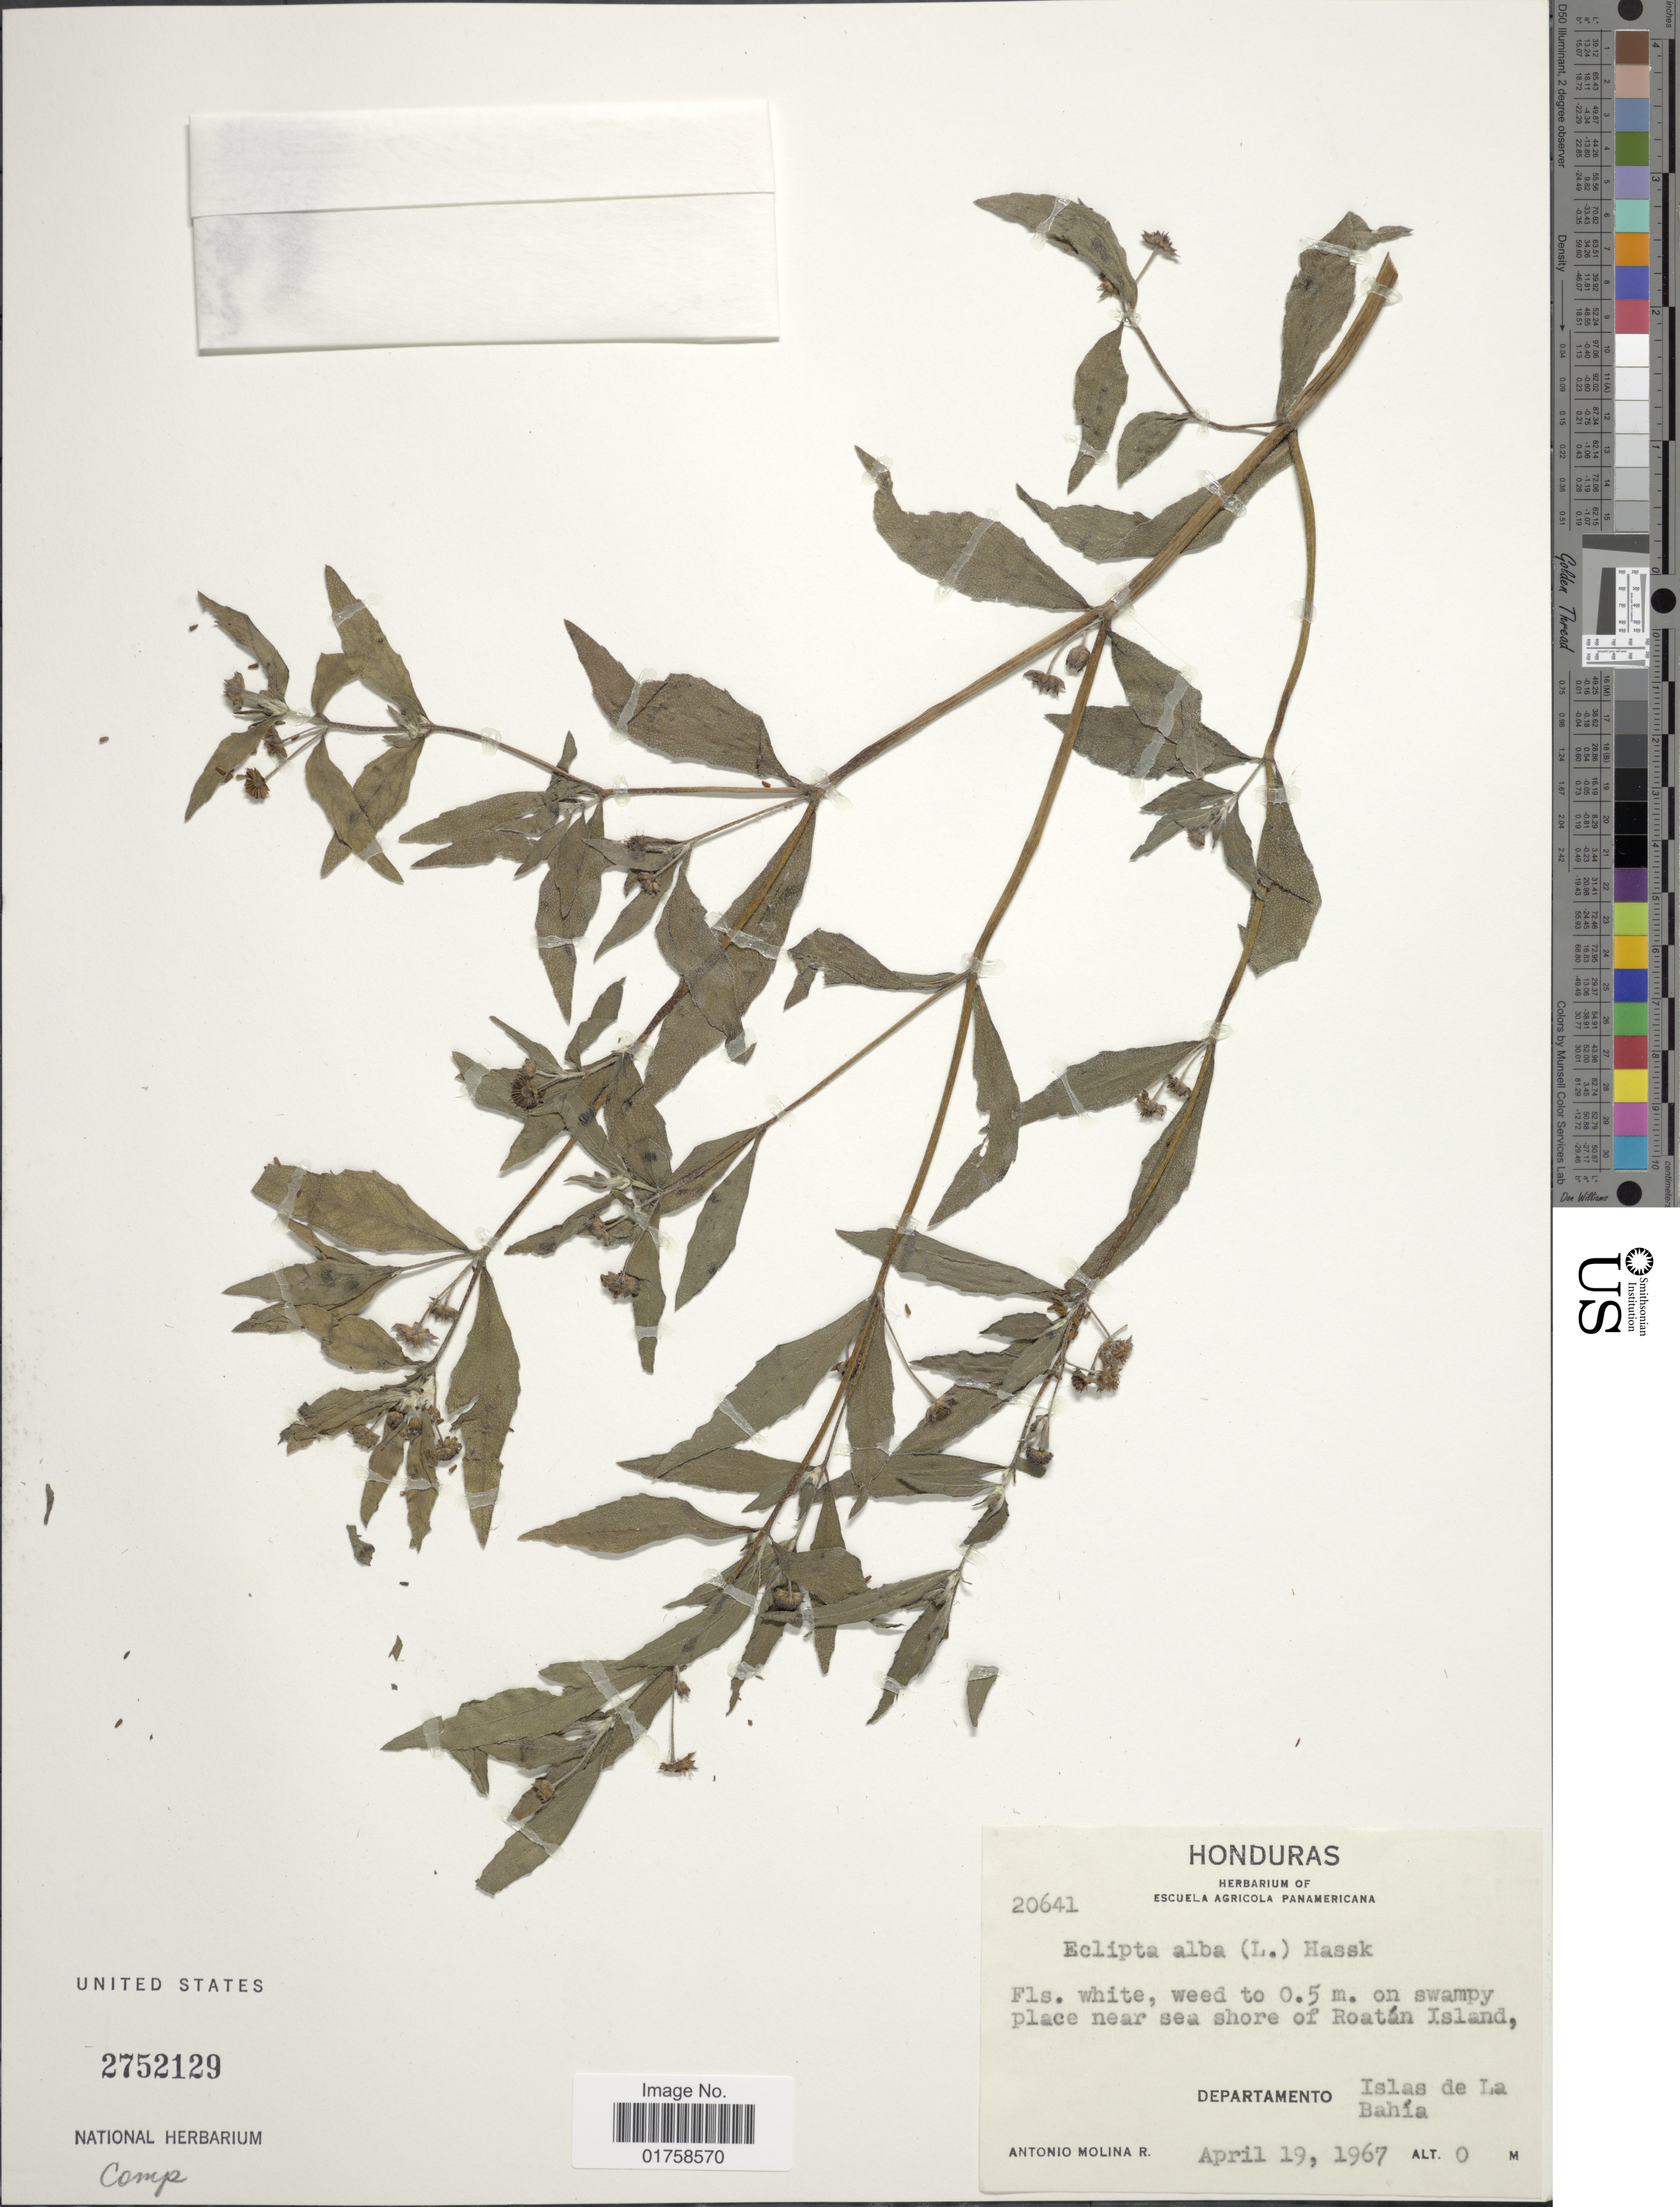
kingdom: Plantae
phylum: Tracheophyta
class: Magnoliopsida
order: Asterales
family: Asteraceae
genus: Eclipta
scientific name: Eclipta alba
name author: (L.) Hassk.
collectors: A. Molina R.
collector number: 20641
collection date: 1967-04-19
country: Honduras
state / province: Islas de la Bahía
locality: Honduras. on swampy place near sea shore of Roatan island, Departamento Islas de la Bahía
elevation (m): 0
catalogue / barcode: US 2752129